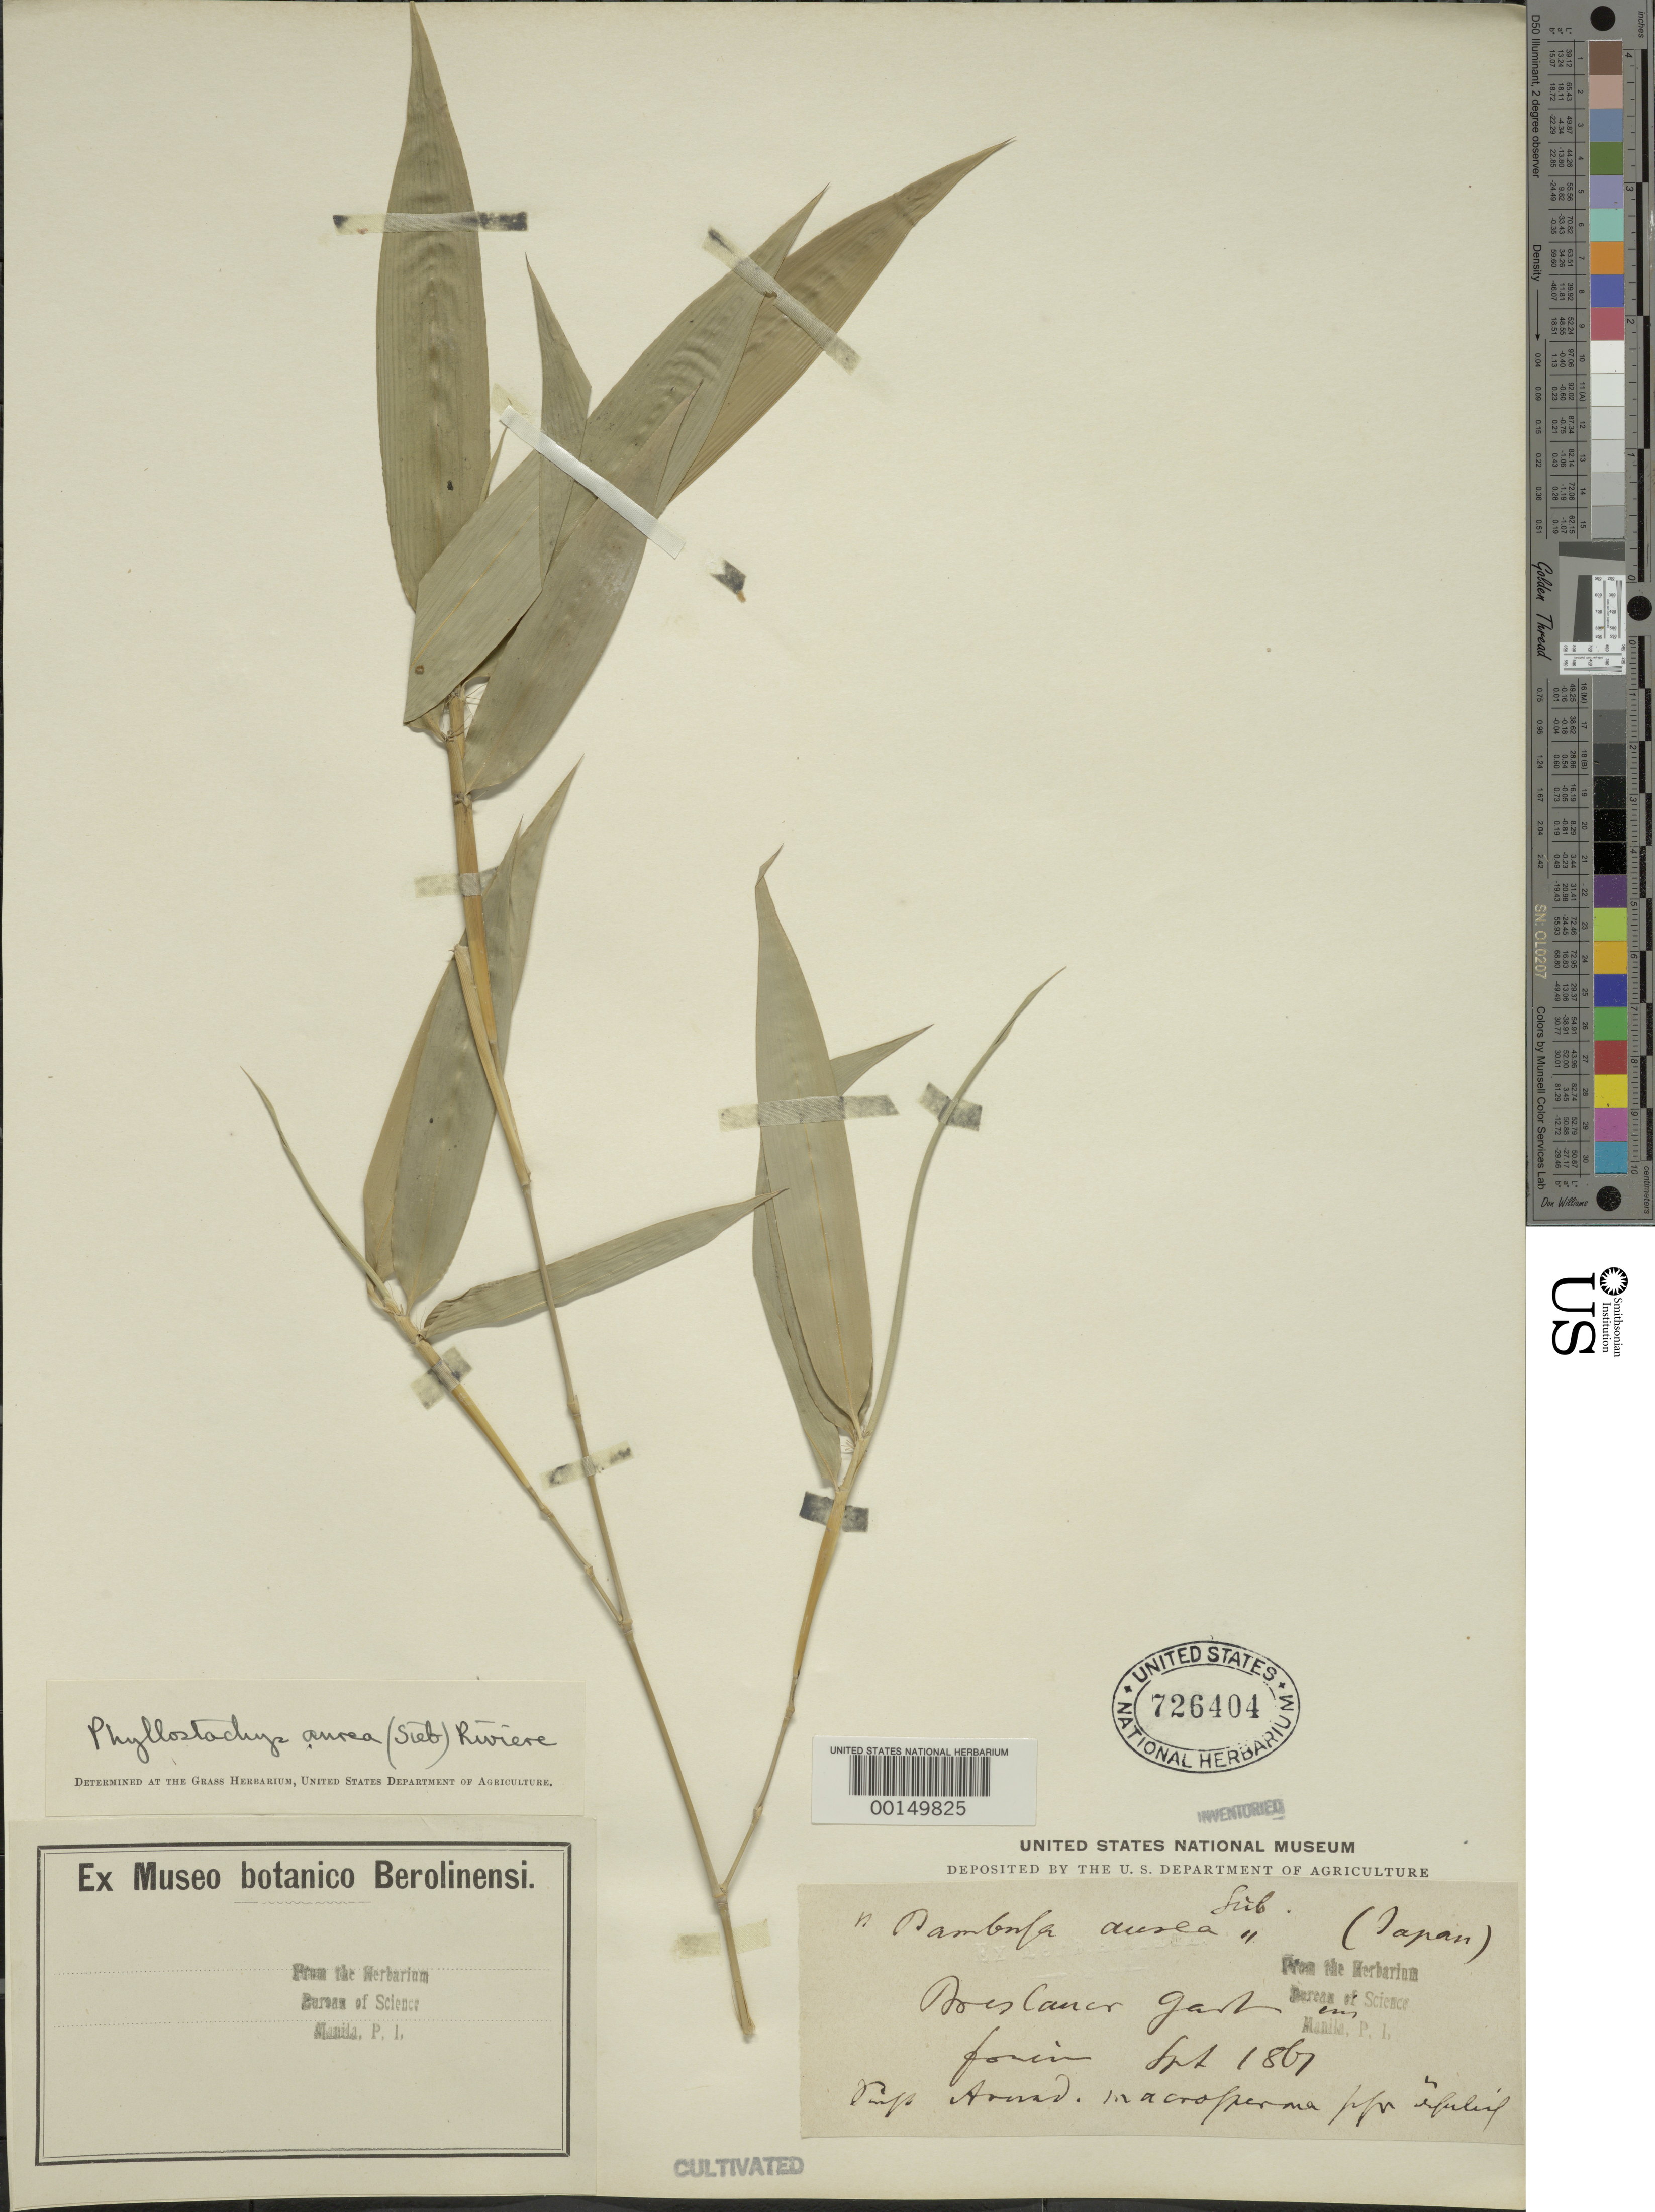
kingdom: Plantae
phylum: Tracheophyta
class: Liliopsida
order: Poales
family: Poaceae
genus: Phyllostachys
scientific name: Phyllostachys aurea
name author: Rivière & C. Rivière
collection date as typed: Sep 1807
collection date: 1807-09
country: Japan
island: Honshu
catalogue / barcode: US 726404